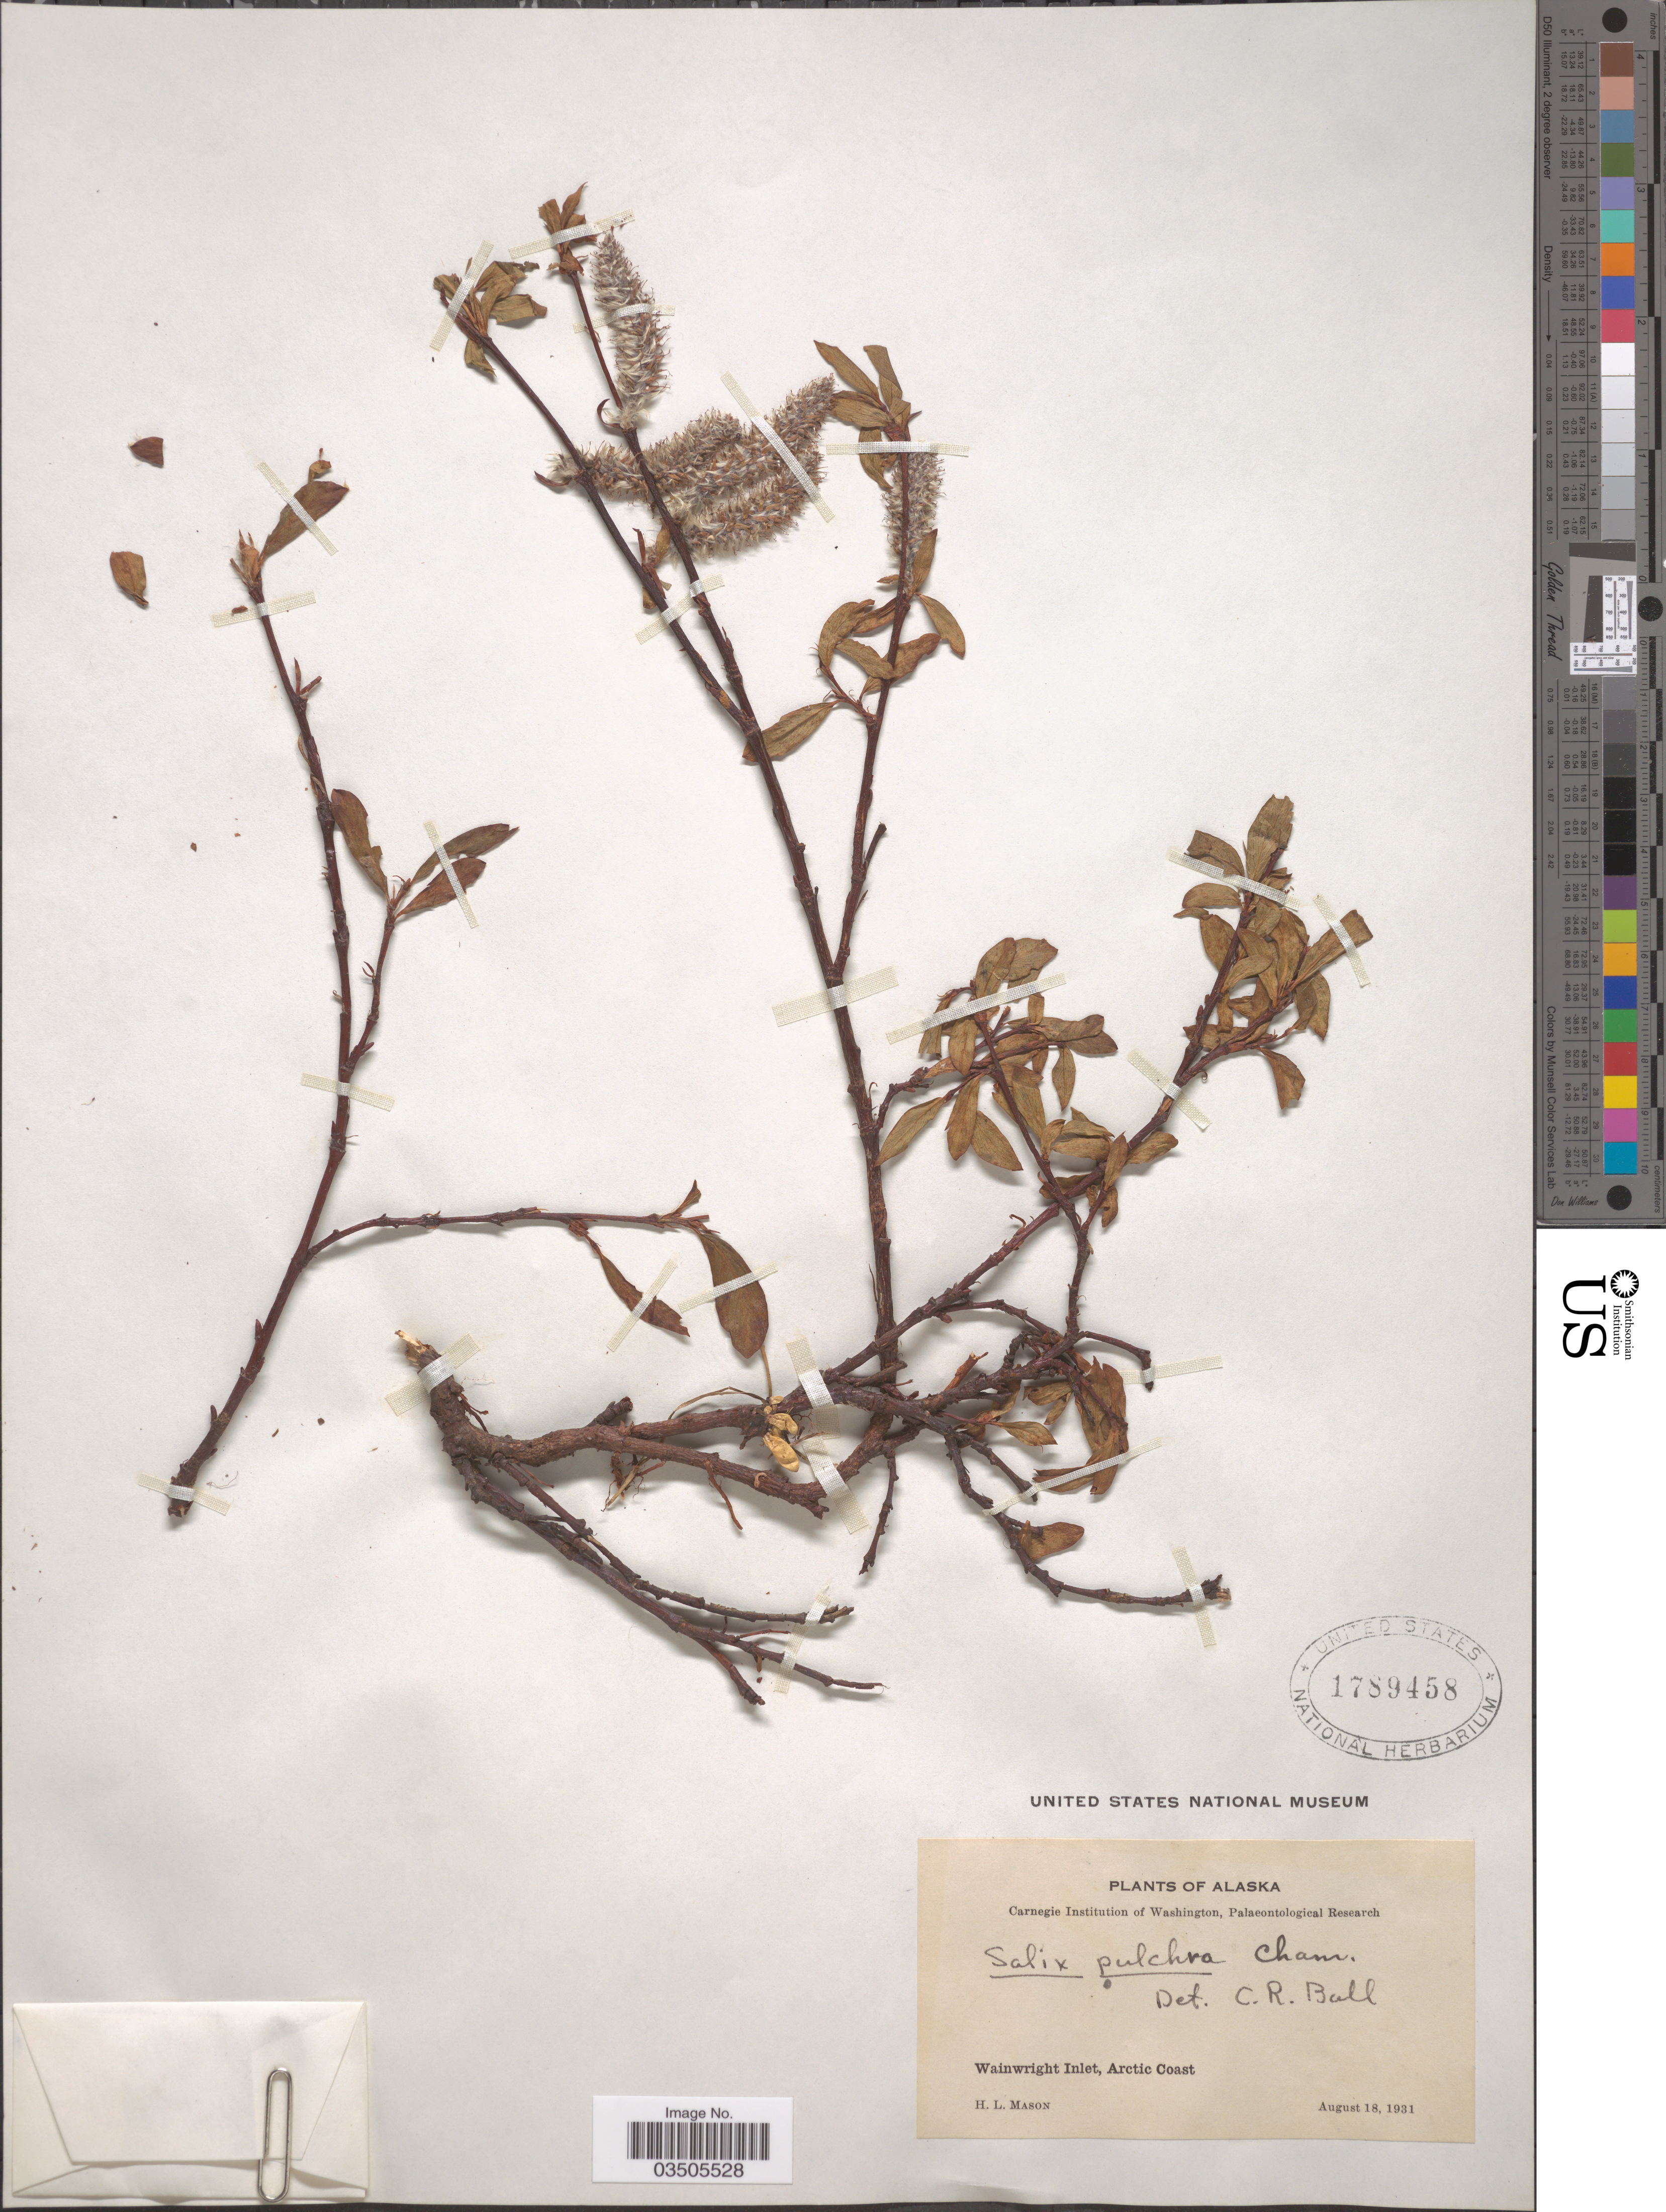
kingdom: Plantae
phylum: Tracheophyta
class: Magnoliopsida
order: Malpighiales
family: Salicaceae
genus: Salix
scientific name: Salix pulchra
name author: Cham.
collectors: H. L. Mason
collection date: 1931-08-18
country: United States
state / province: Alaska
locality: Wainwright Inlet, Arctic Coast.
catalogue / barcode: US 1789458